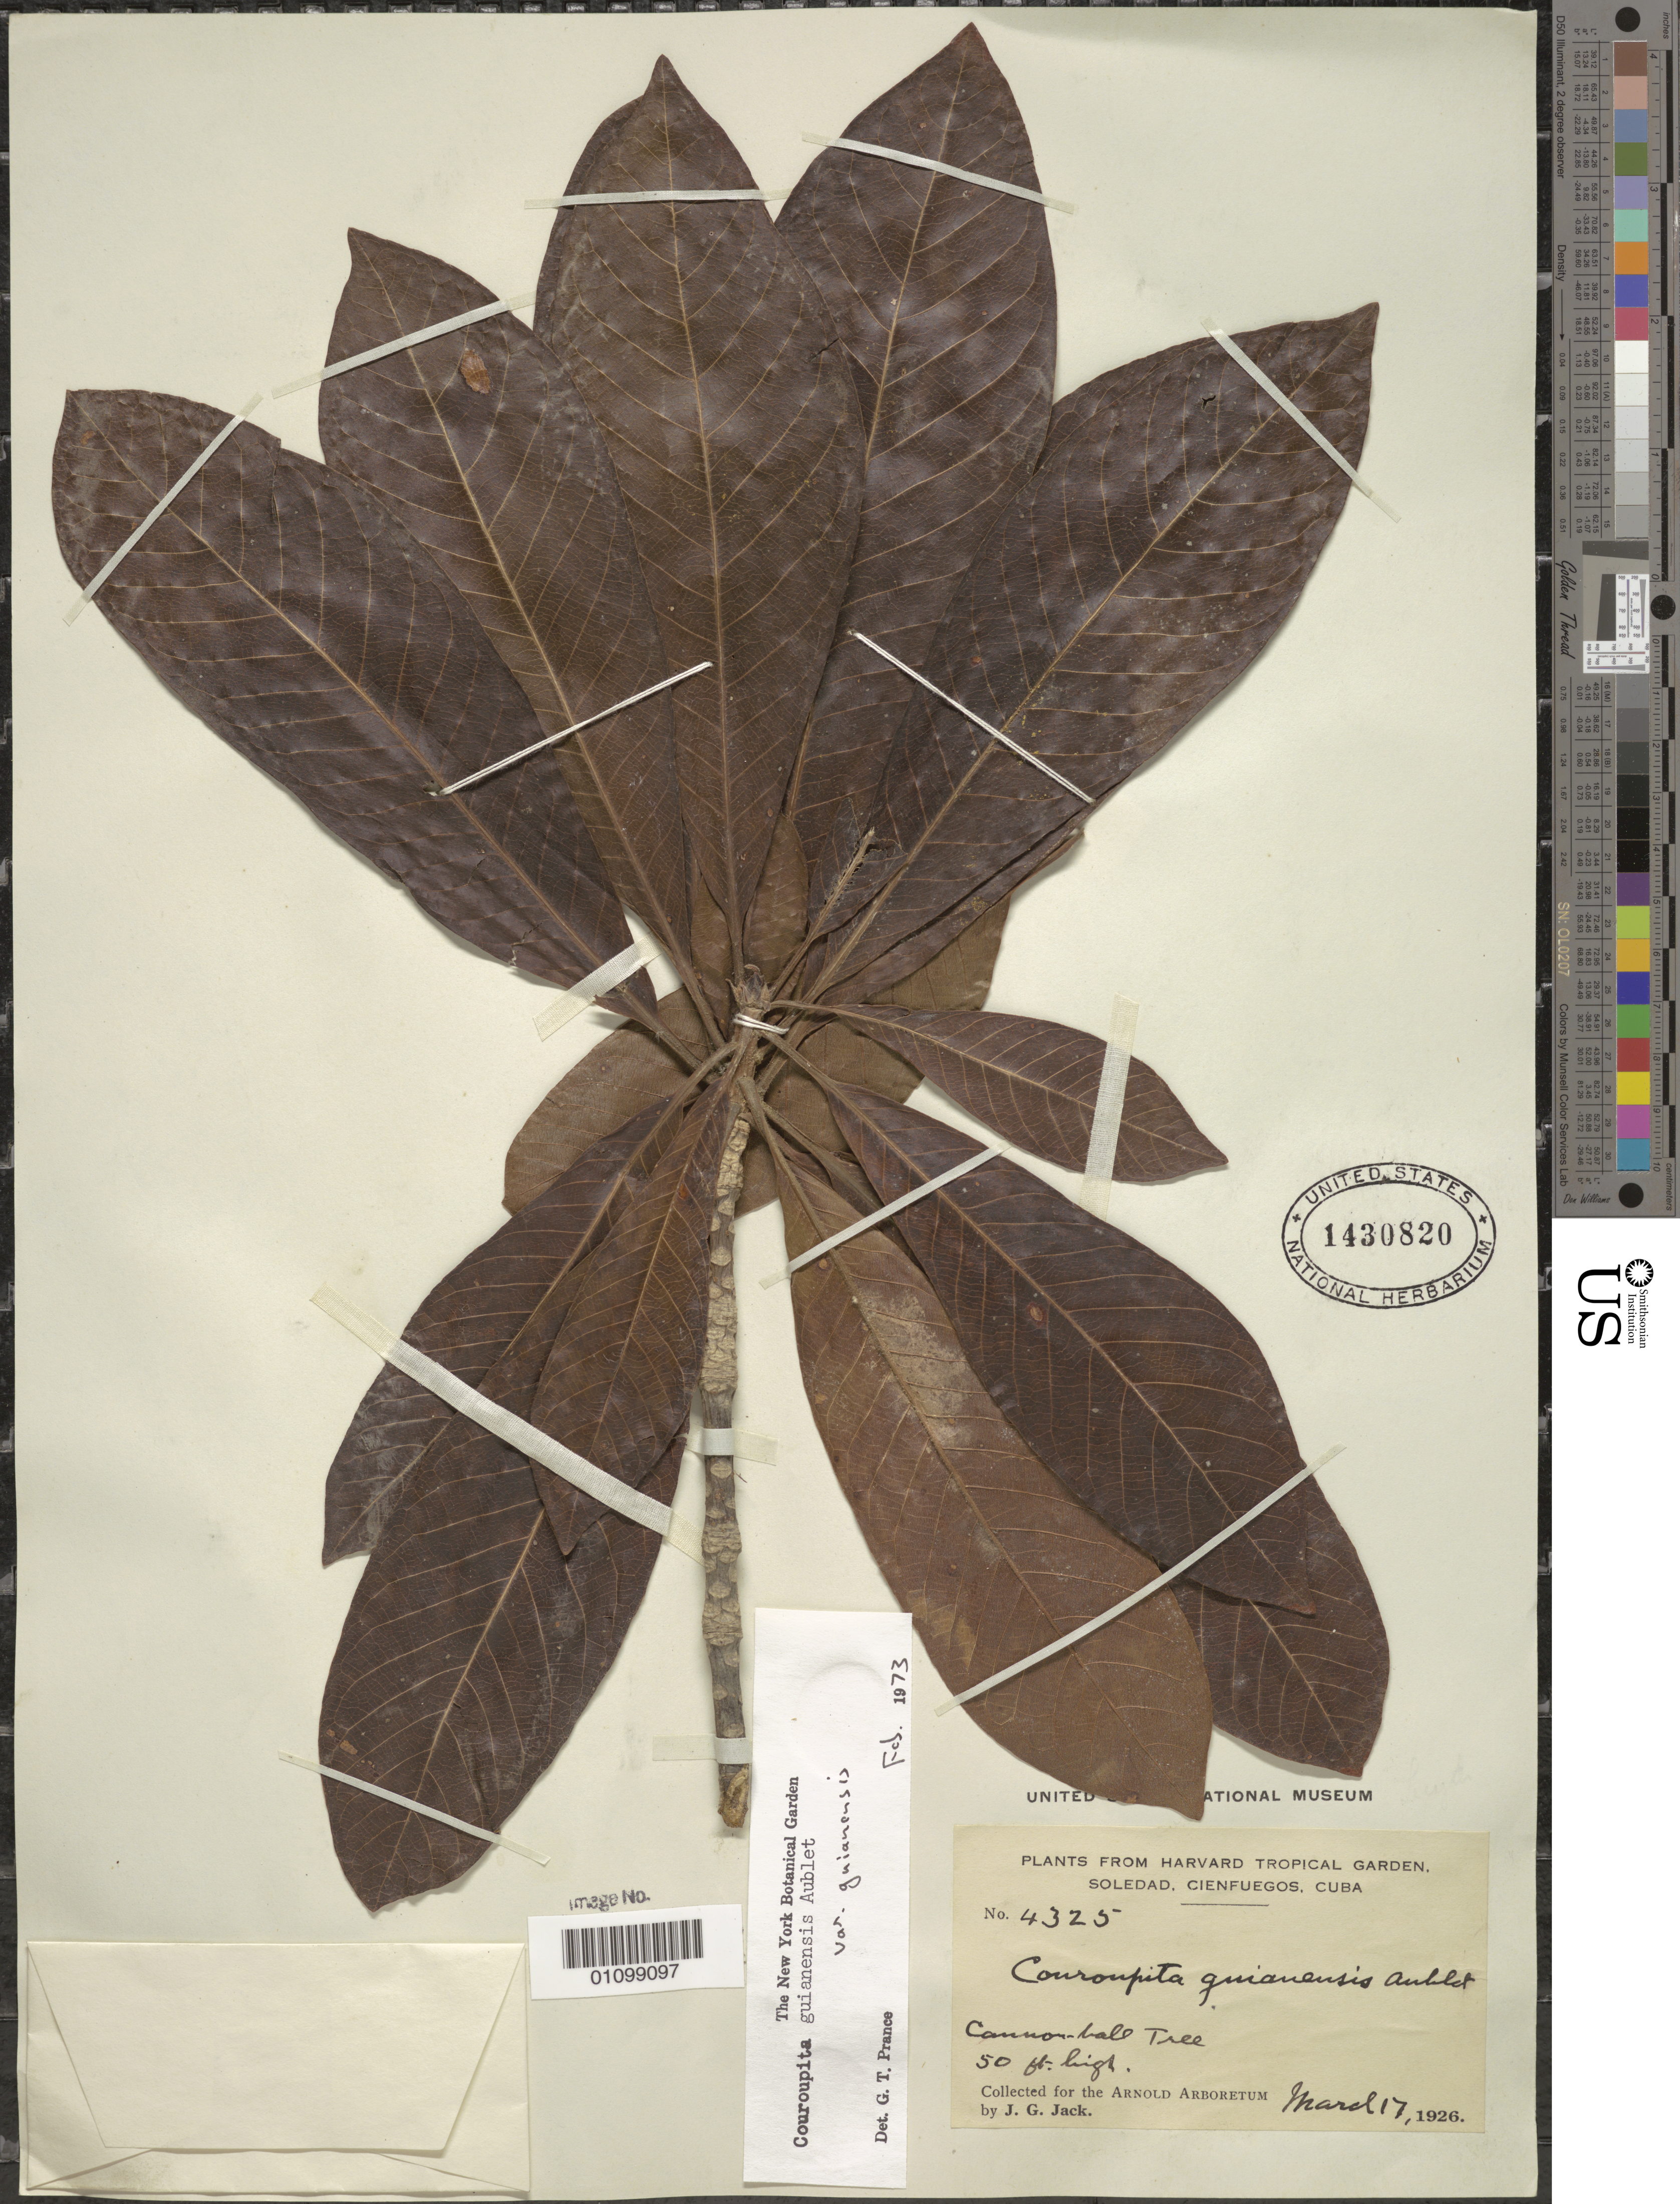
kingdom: Plantae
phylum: Tracheophyta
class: Magnoliopsida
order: Ericales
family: Lecythidaceae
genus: Couroupita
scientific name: Couroupita guianensis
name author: Aubl.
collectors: J. G. Jack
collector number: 4325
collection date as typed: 17 Mar 1926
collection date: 1926-03-17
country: Cuba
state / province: Cienfuegos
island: Cuba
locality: Soledad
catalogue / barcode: US 1430820